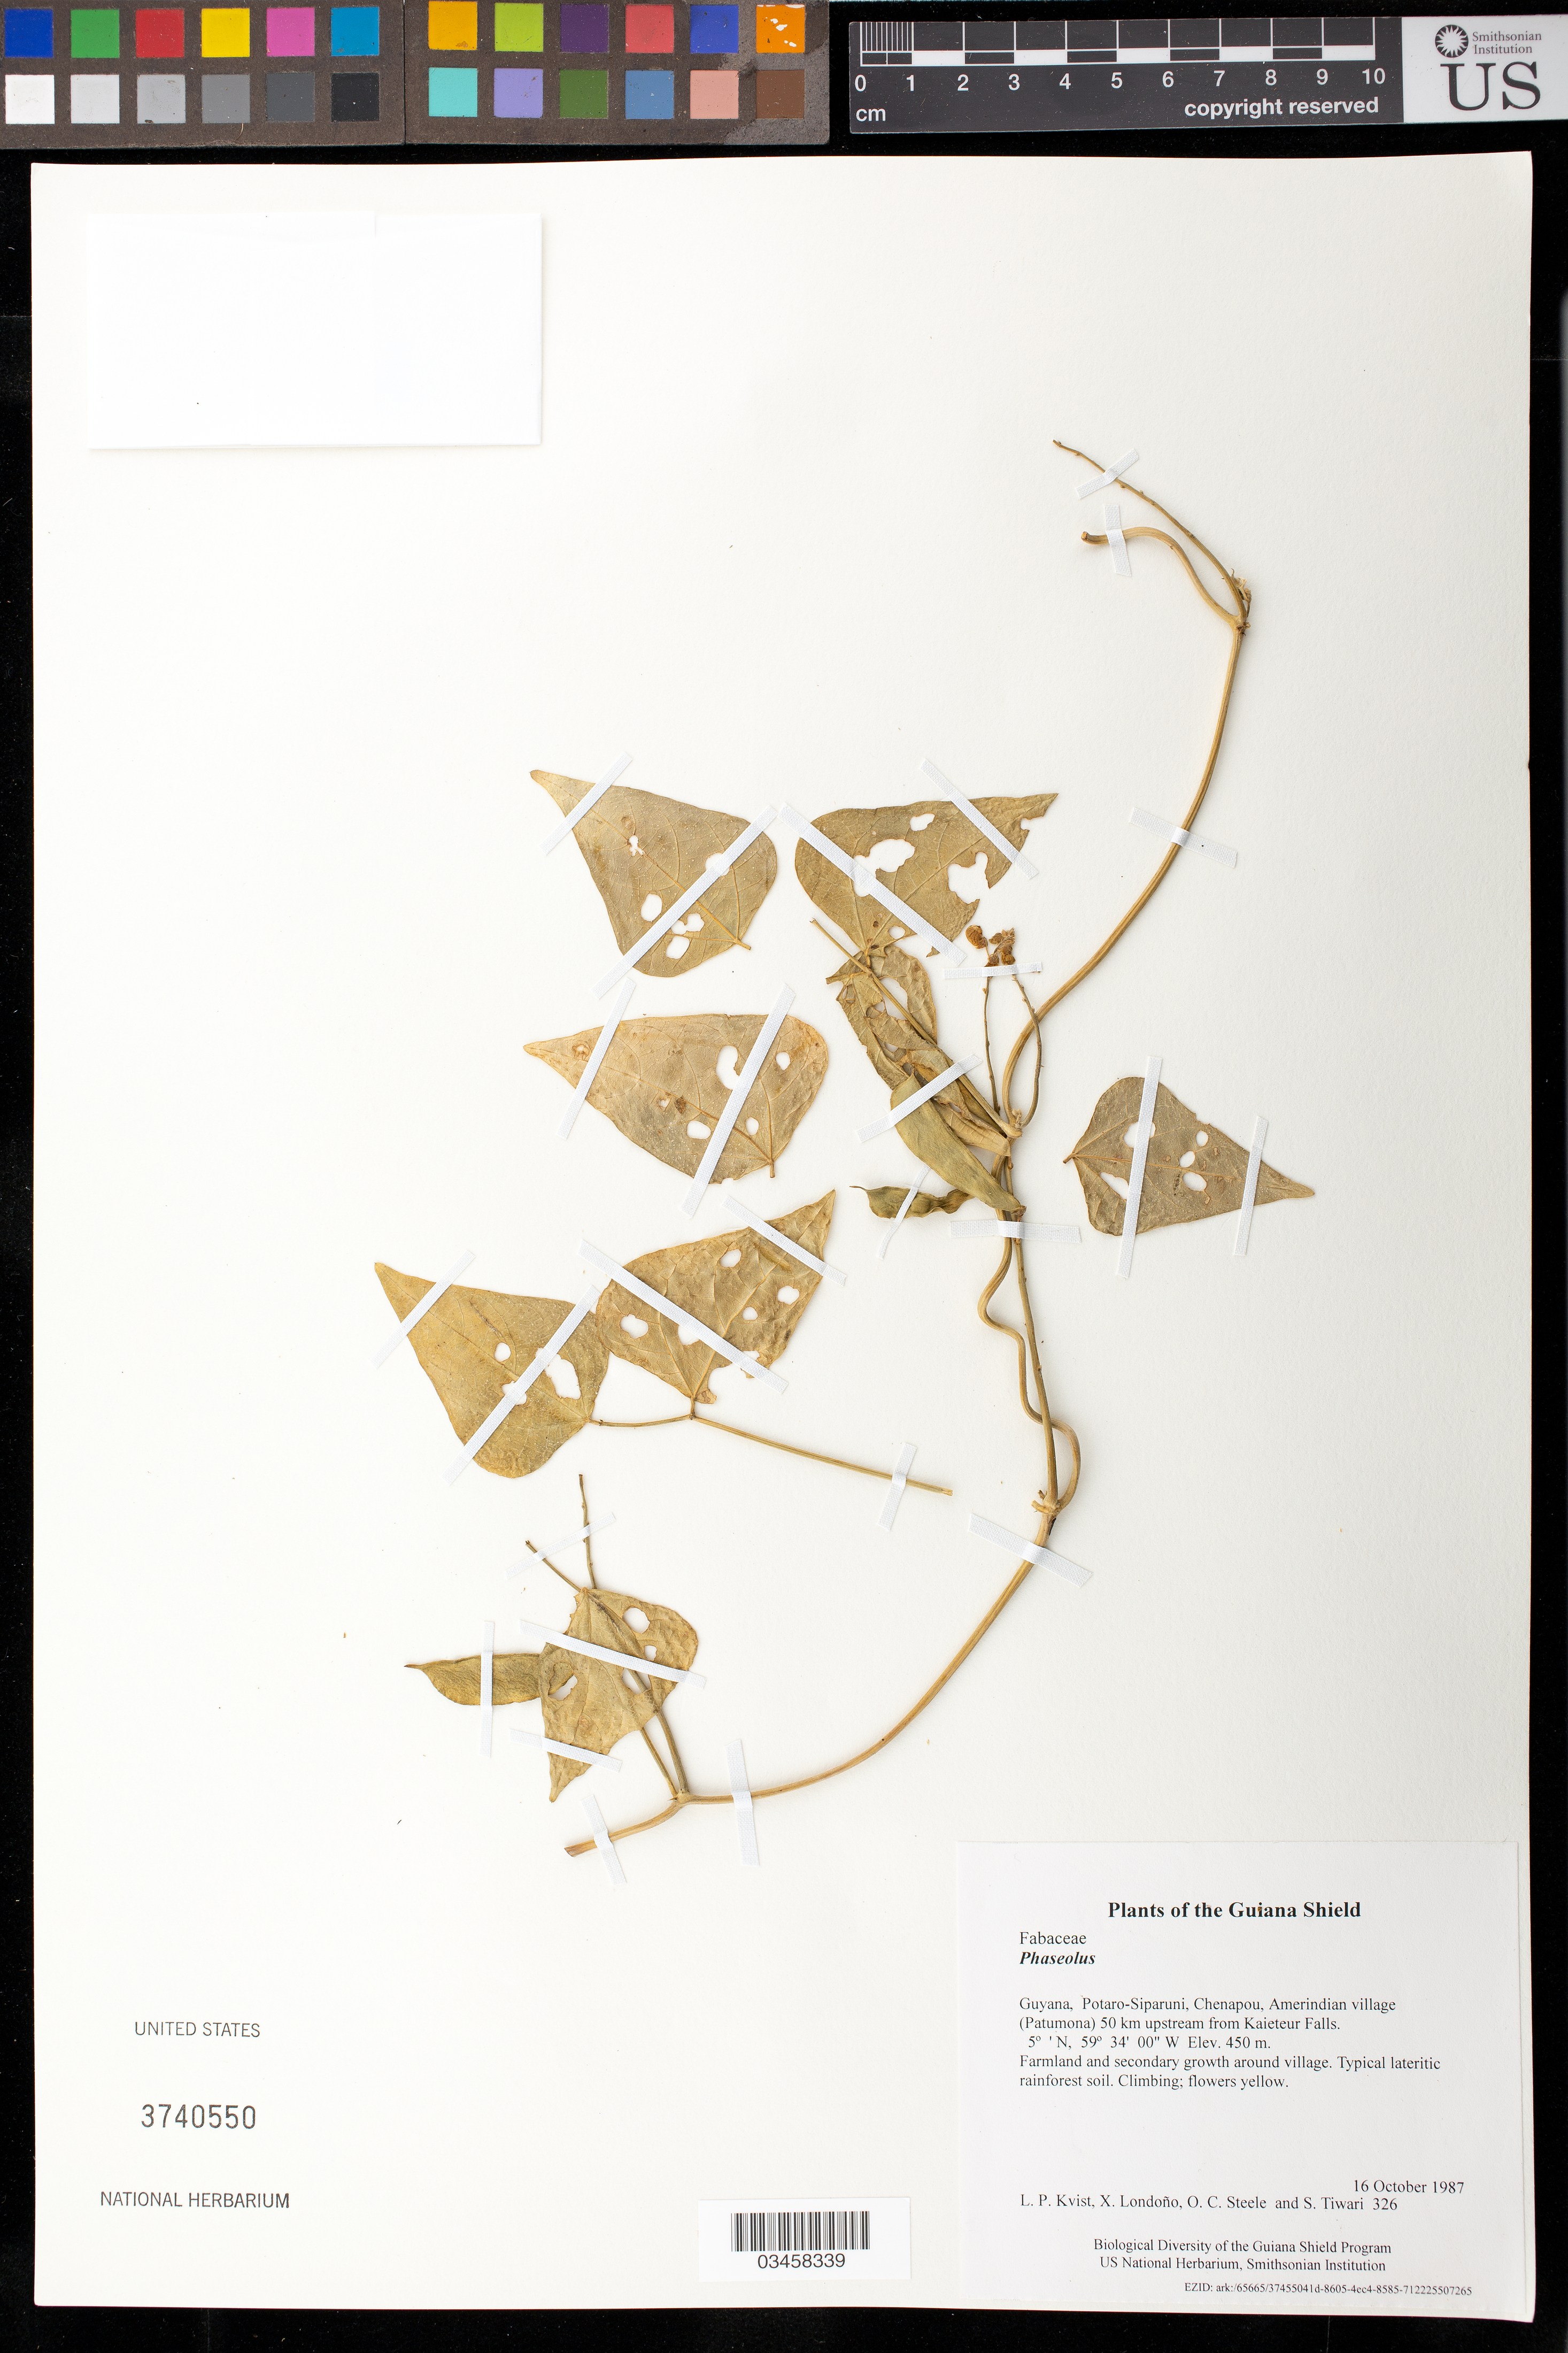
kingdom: Plantae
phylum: Tracheophyta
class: Magnoliopsida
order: Fabales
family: Fabaceae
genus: Phaseolus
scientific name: Phaseolus sp.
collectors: L. P. Kvist, X. Londoño, O. C. Steele & S. Tiwari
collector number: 326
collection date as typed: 16 October 1987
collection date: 1987-10-16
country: Guyana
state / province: Potaro-Siparuni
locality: Chenapou, Amerindian village (Patumona) 50 km upstream from Kaieteur Falls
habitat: Farmland and secondary growth around village. Typical lateritic rainforest soil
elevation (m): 450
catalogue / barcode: US 3740550